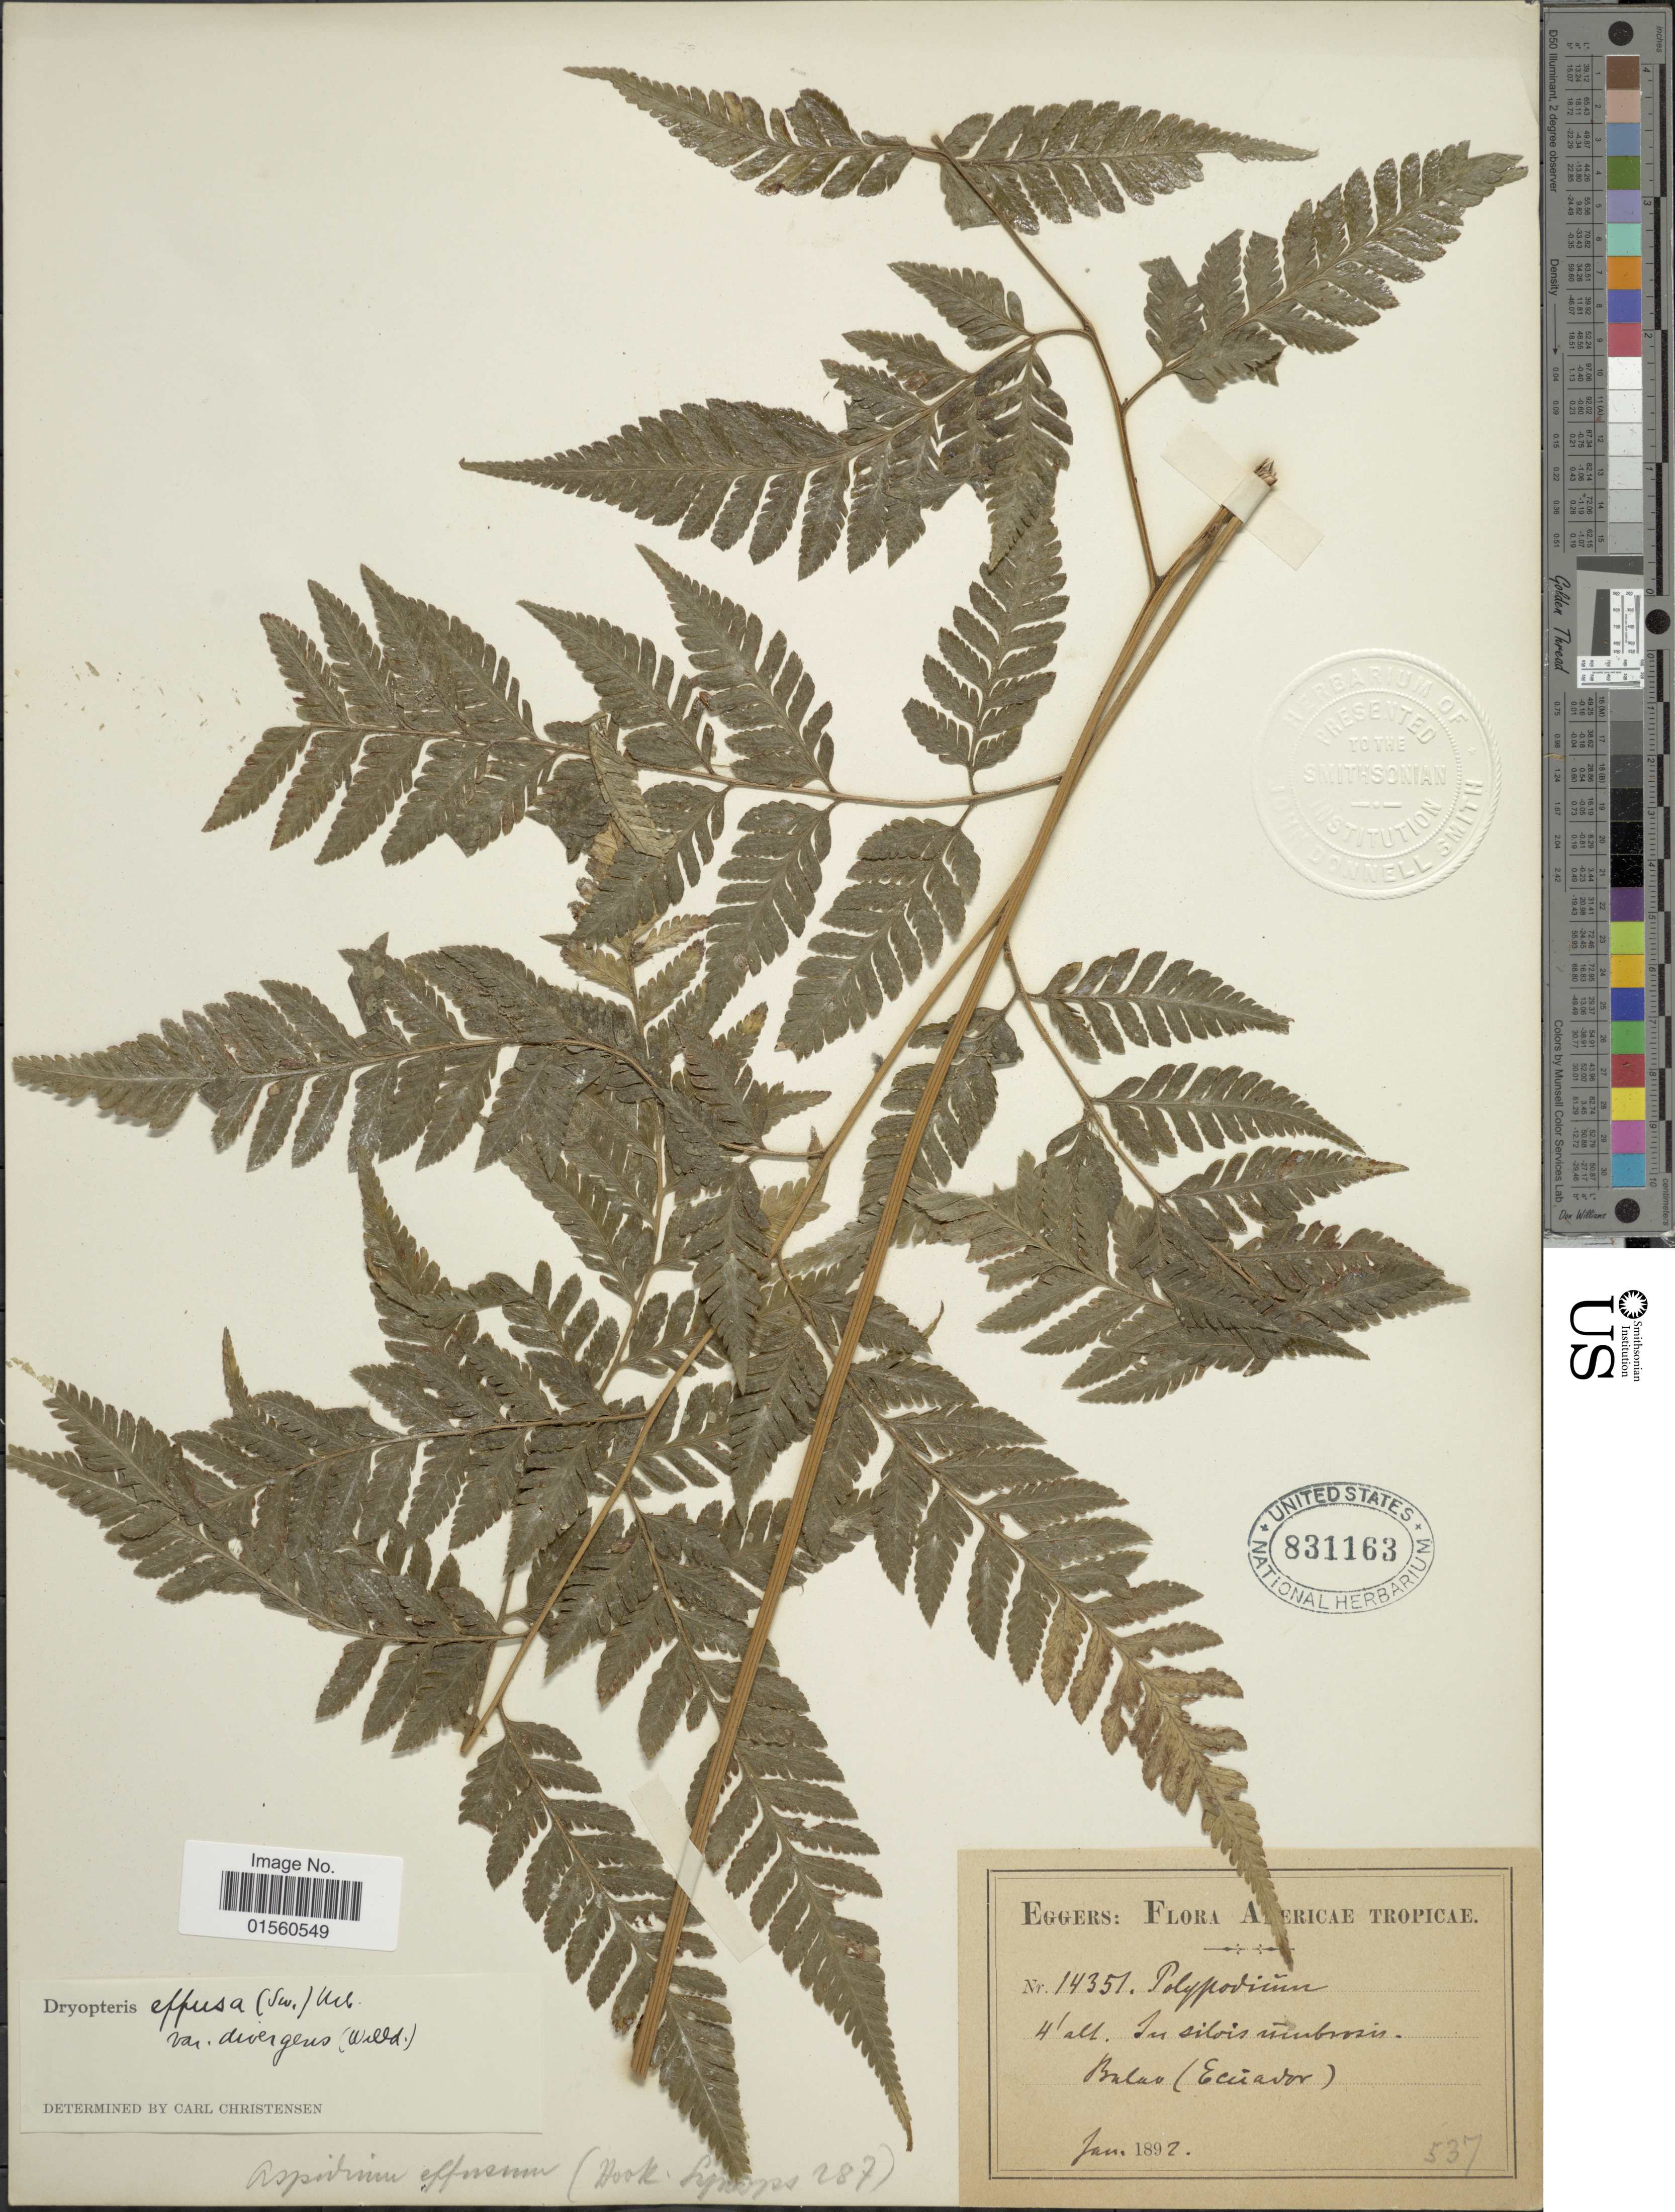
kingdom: Plantae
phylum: Tracheophyta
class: Polypodiopsida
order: Polypodiales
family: Dryopteridaceae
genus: Parapolystichum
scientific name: Parapolystichum effusum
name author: (Sw.) Ching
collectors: -. Eggers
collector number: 14351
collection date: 1892-01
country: Ecuador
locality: Americae Tropicae, Bulao Balao (Ecuador).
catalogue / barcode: US 831163